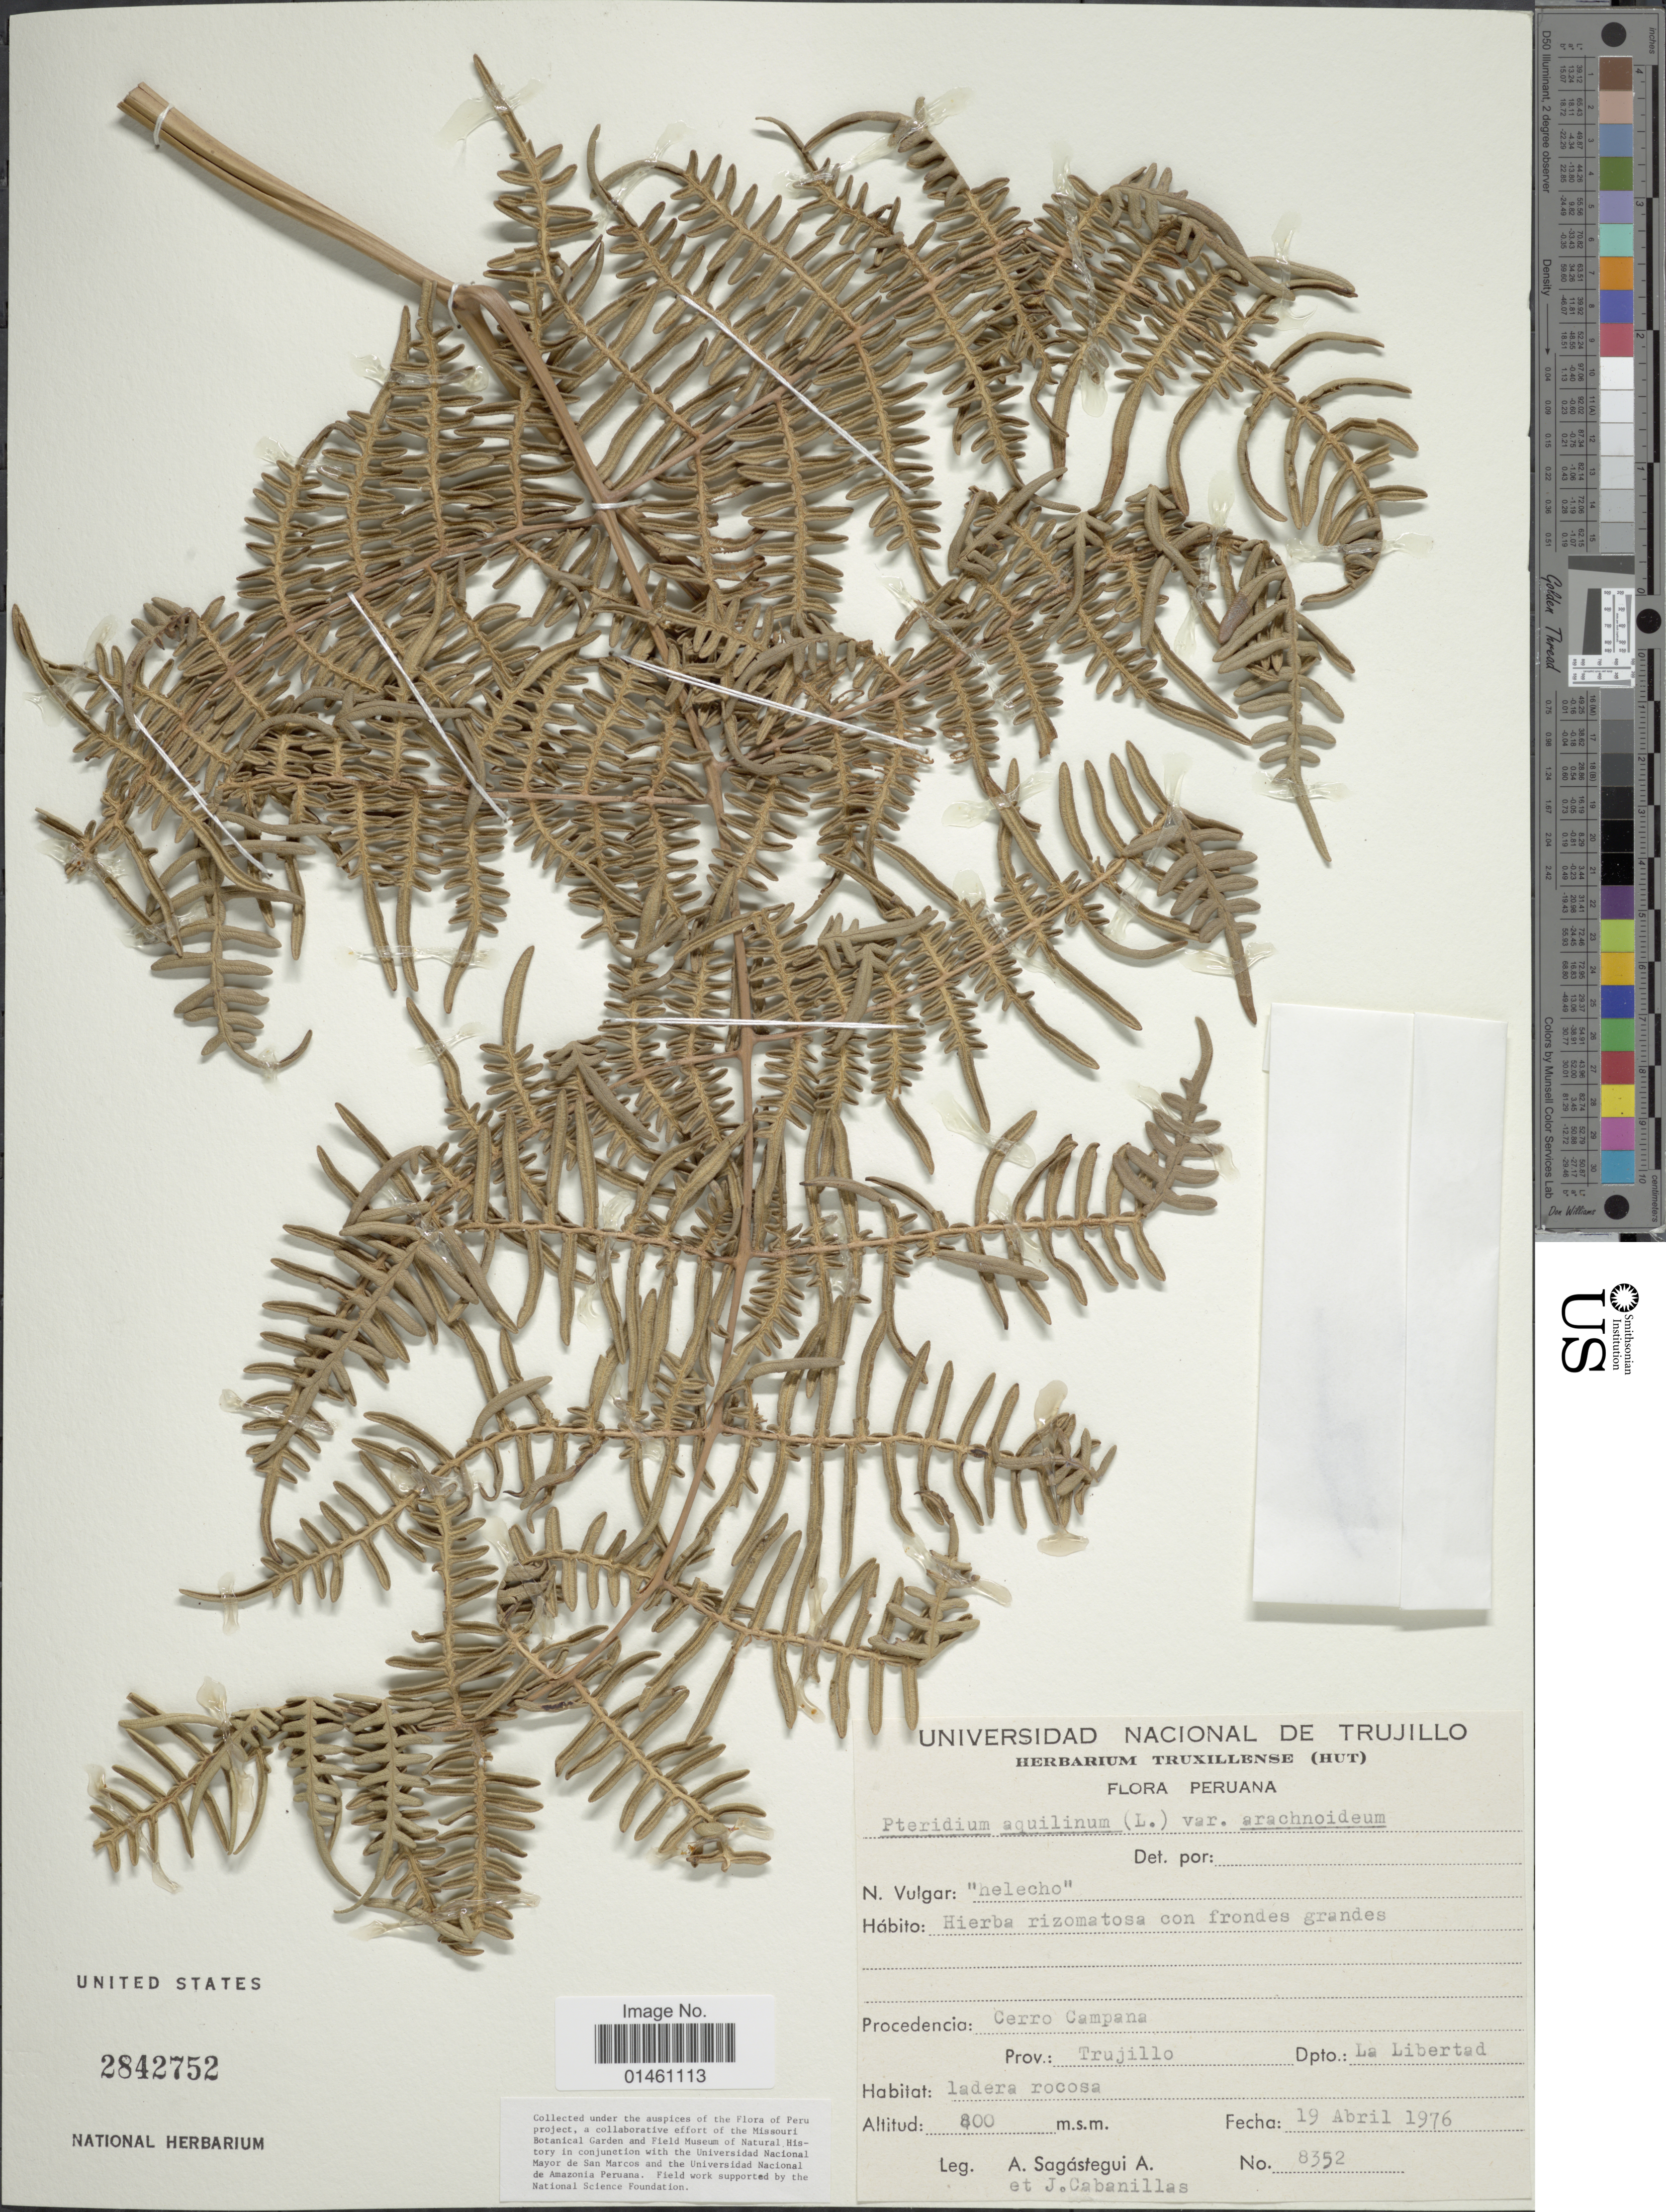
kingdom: Plantae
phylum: Tracheophyta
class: Polypodiopsida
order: Polypodiales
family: Dennstaedtiaceae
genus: Pteridium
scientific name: Pteridium aquilinum var. arachnoideum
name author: (Kaulf.) Herter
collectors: A. Sagástegui A. & J. Cabanillas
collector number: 8352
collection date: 1976-04-19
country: Peru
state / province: La Libertad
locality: Cerro Campana, Prov. Trujillo.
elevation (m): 800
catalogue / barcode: US 2842752